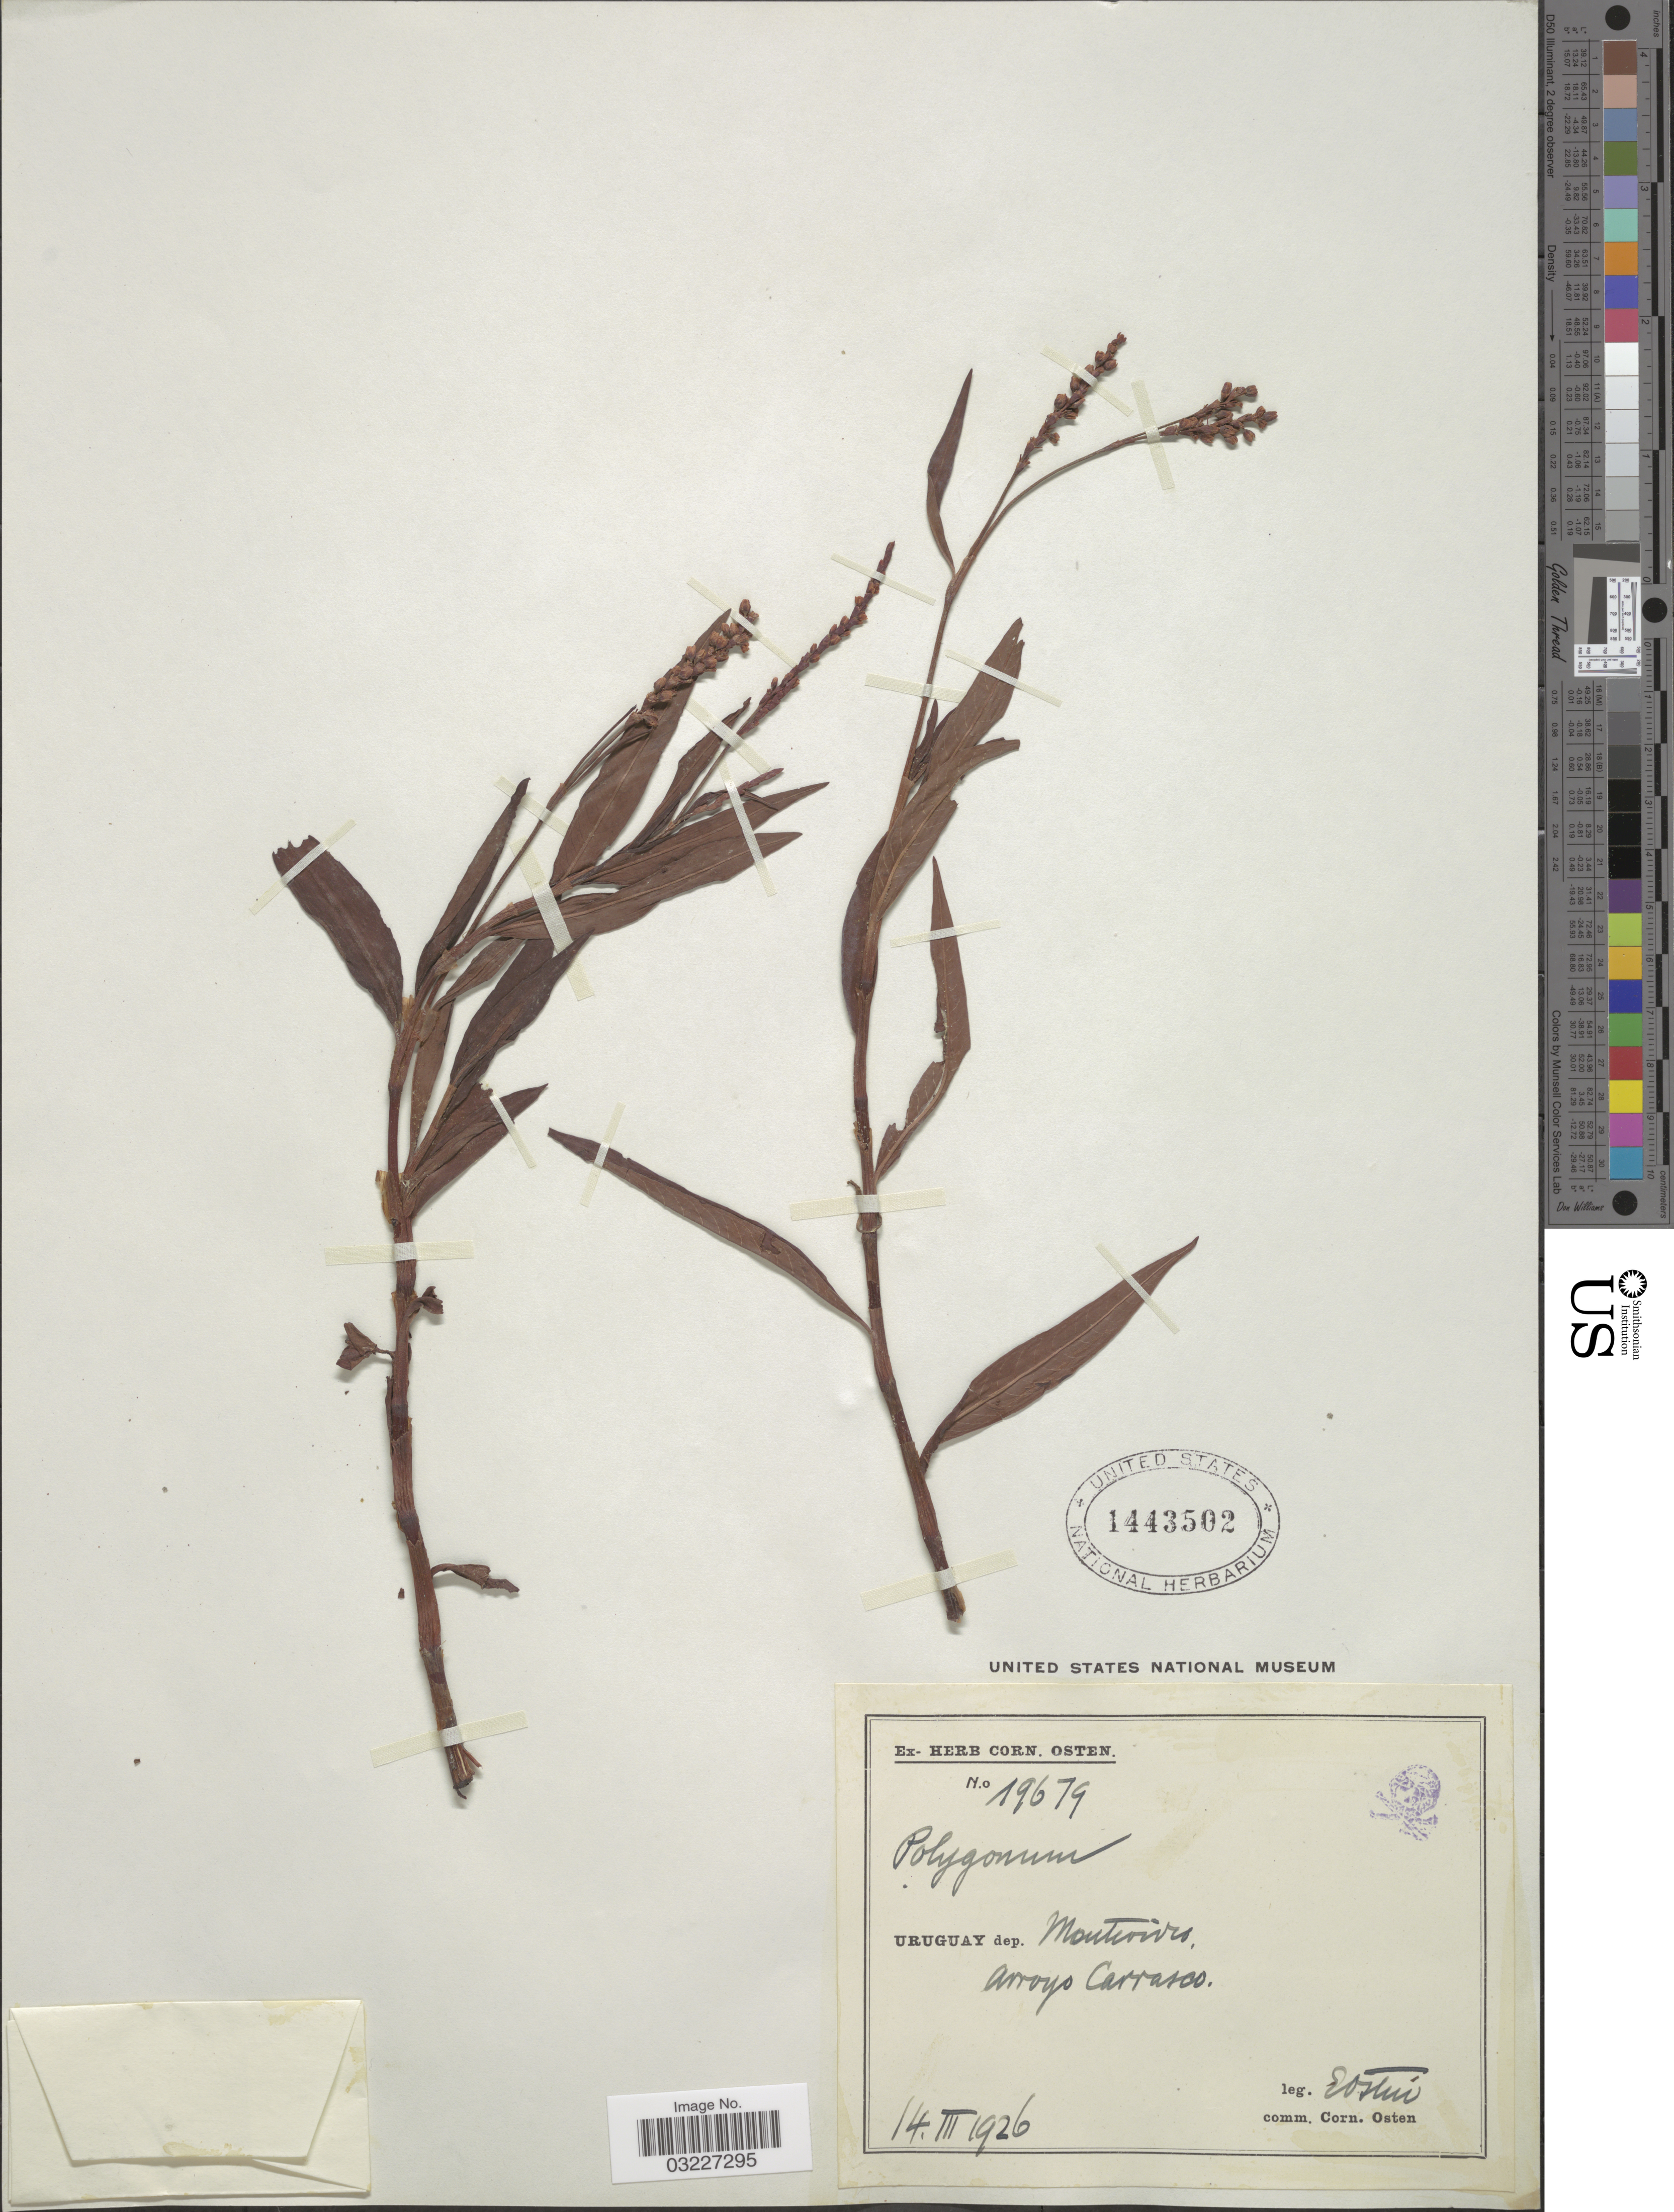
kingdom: Plantae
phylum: Tracheophyta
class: Magnoliopsida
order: Caryophyllales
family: Polygonaceae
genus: Polygonum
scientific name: Polygonum sp.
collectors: C. Osten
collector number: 19679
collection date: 1926-03-14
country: Uruguay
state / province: Montevideo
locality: Dep. Montevideo. Arroyo Carrasco.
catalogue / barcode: US 1443502